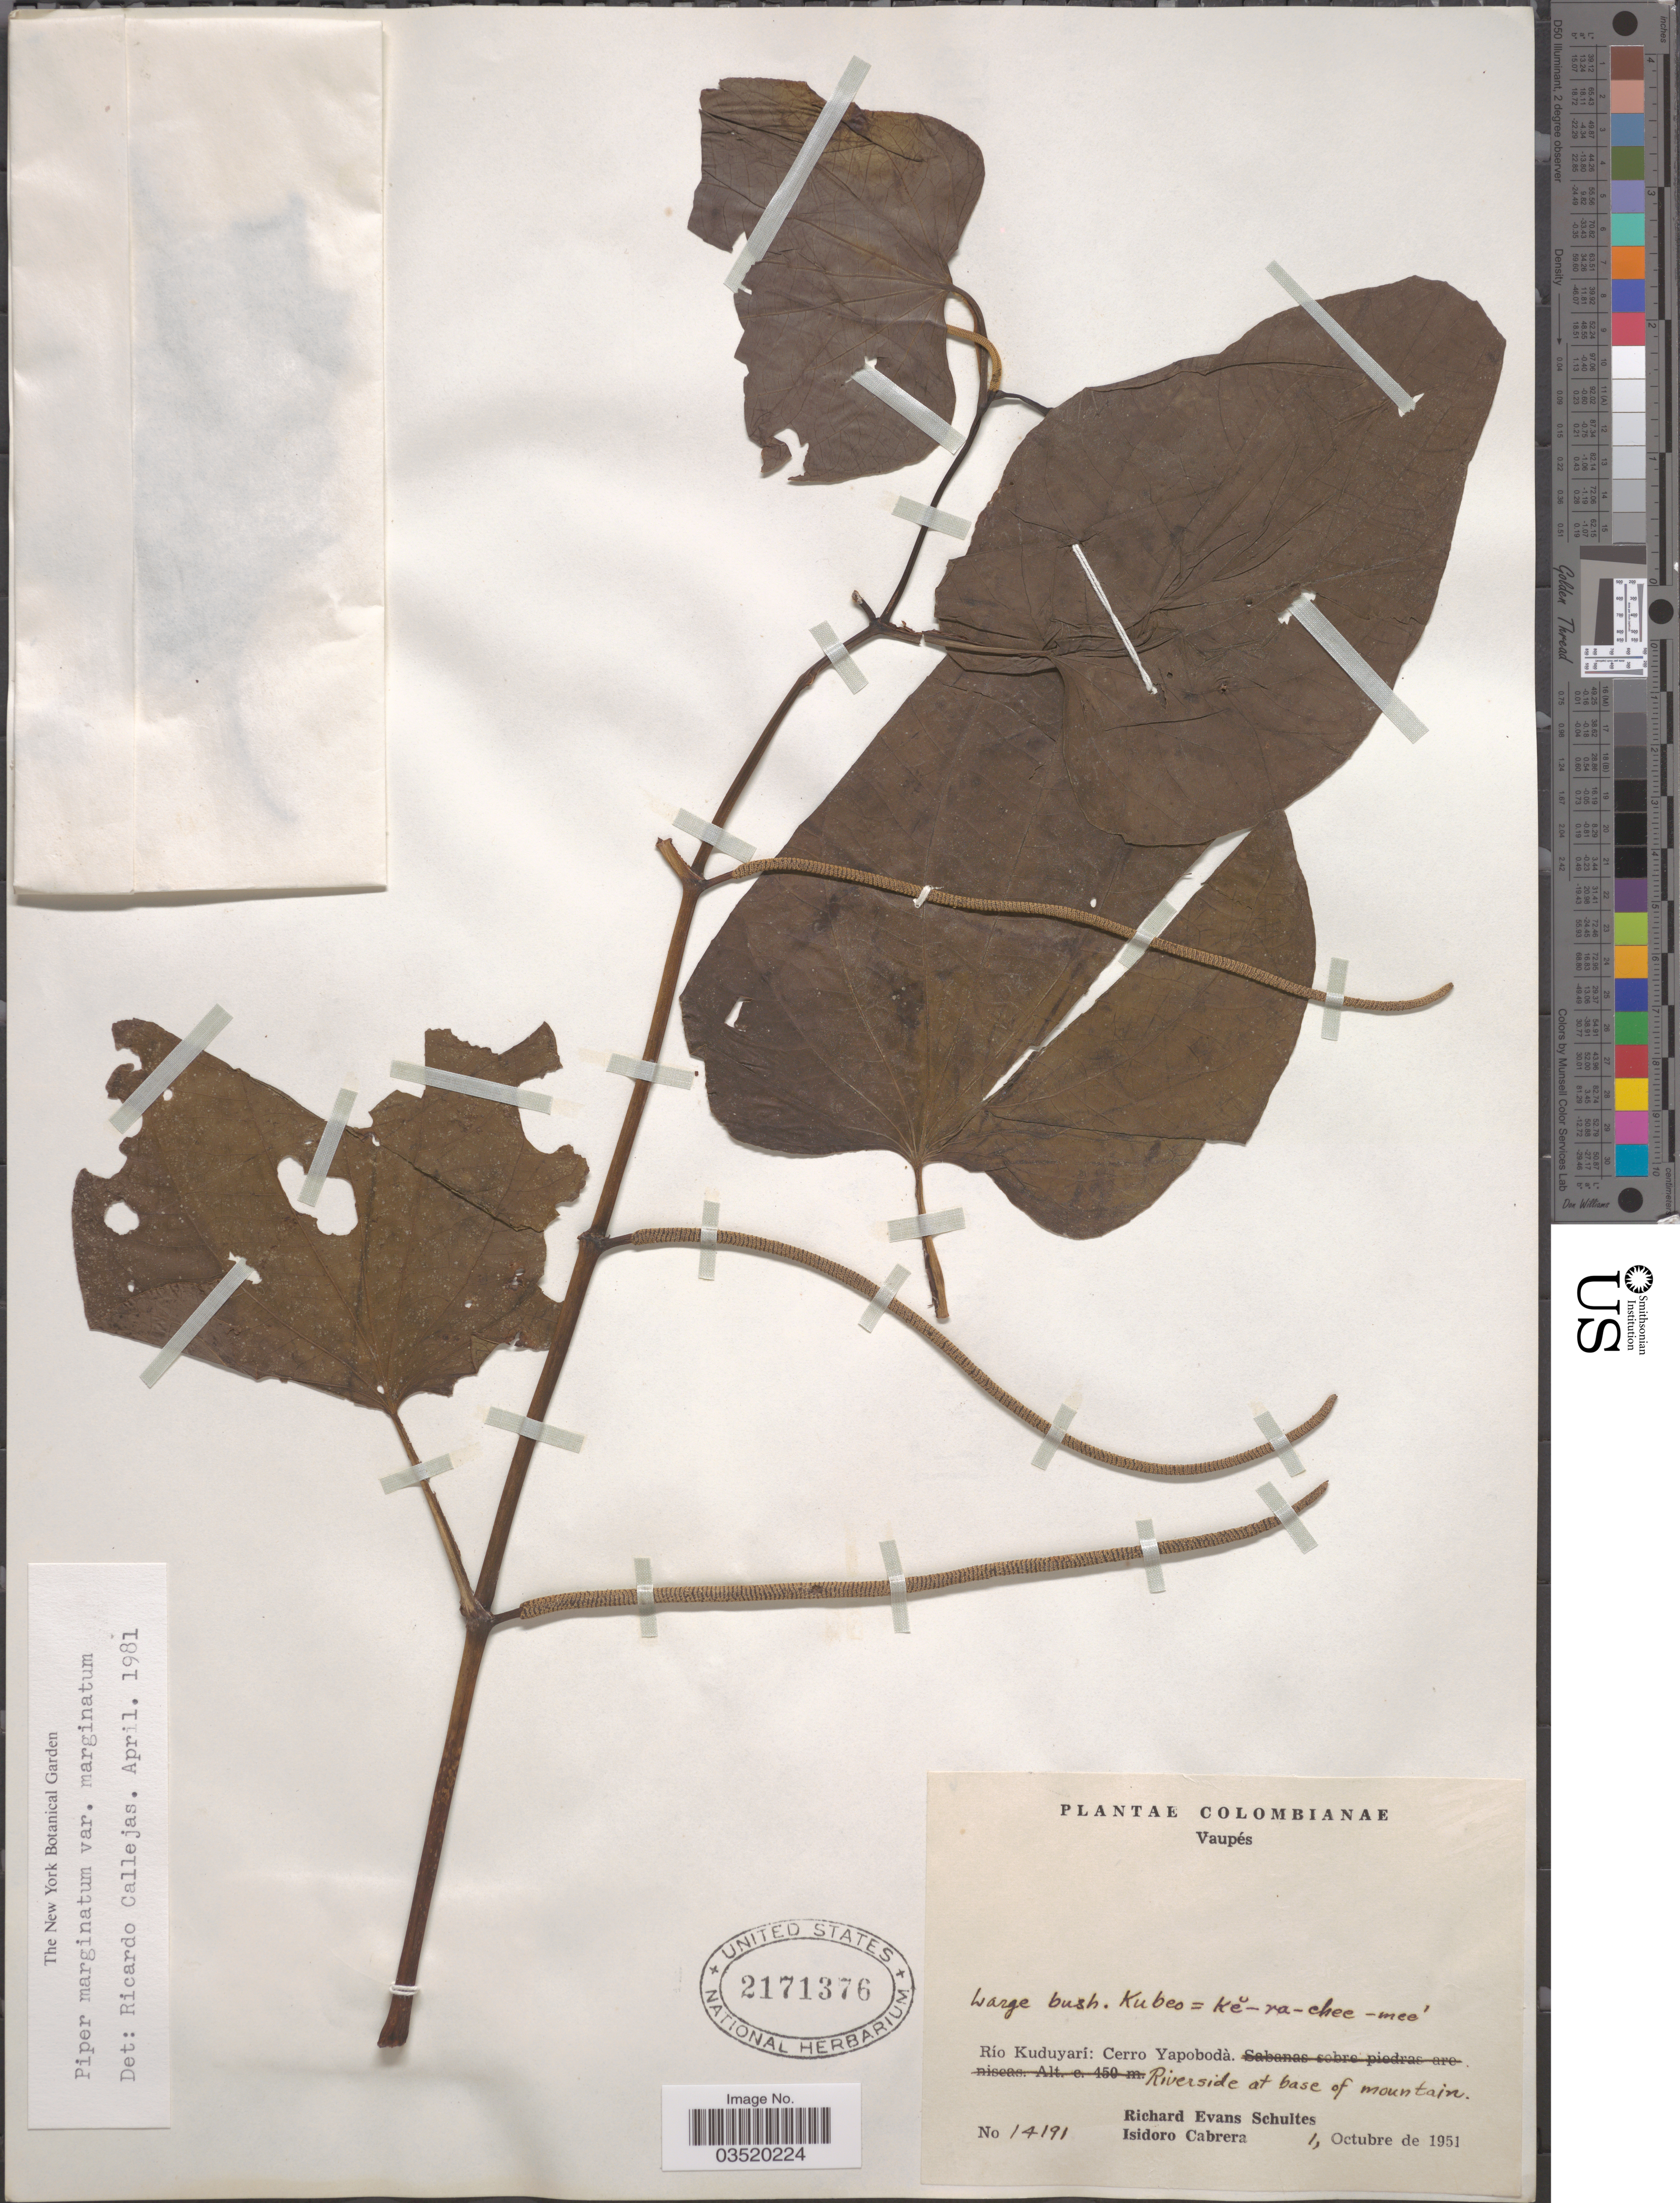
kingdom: Plantae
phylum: Tracheophyta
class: Magnoliopsida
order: Piperales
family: Piperaceae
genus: Piper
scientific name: Piper marginatum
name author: Jacq.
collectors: R. E. Schultes & I. Cabrera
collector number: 14191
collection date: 1951-10-01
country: Colombia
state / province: Vaupés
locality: Río Kuduyarí: Cerro Yapobodà.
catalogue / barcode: US 2171376